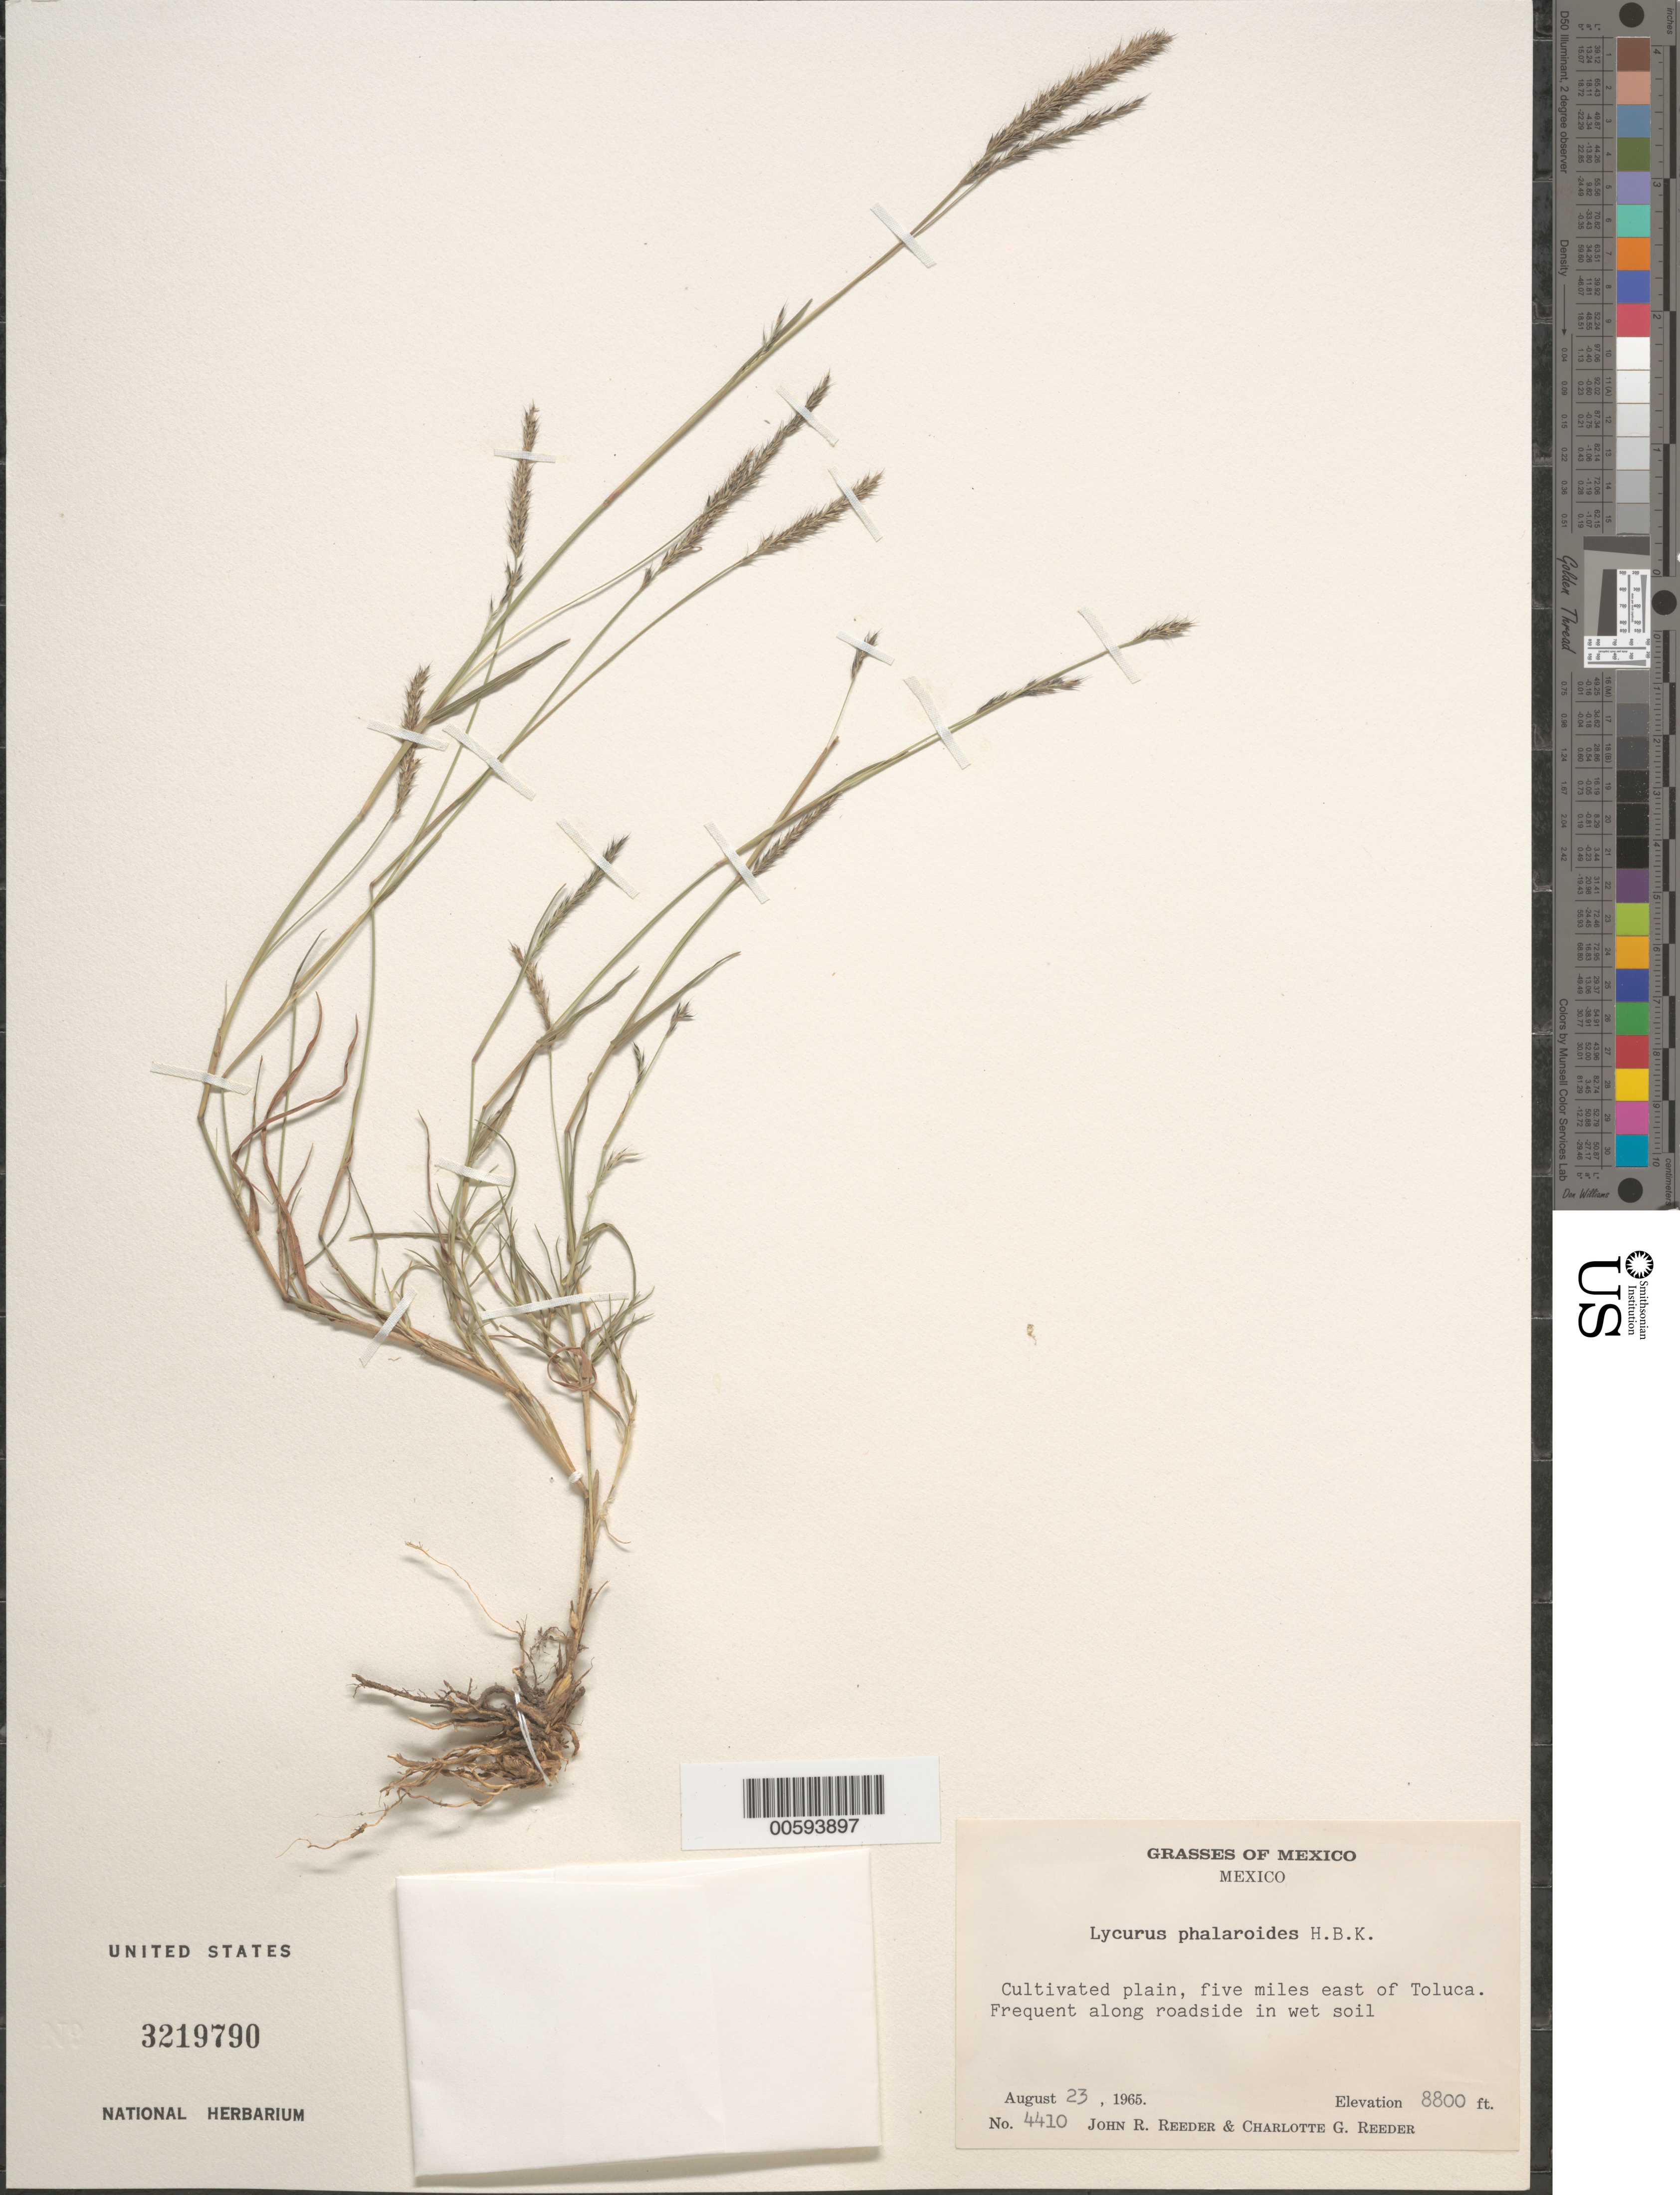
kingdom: Plantae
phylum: Tracheophyta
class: Liliopsida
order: Poales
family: Poaceae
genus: Lycurus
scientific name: Lycurus phleoides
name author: Kunth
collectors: J. R. Reeder & C. G. Reeder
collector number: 4410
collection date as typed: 23 Aug 1965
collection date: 1965-08-23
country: Mexico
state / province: México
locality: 5 mi E of Toluca.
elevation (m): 2682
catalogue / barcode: US 3219790